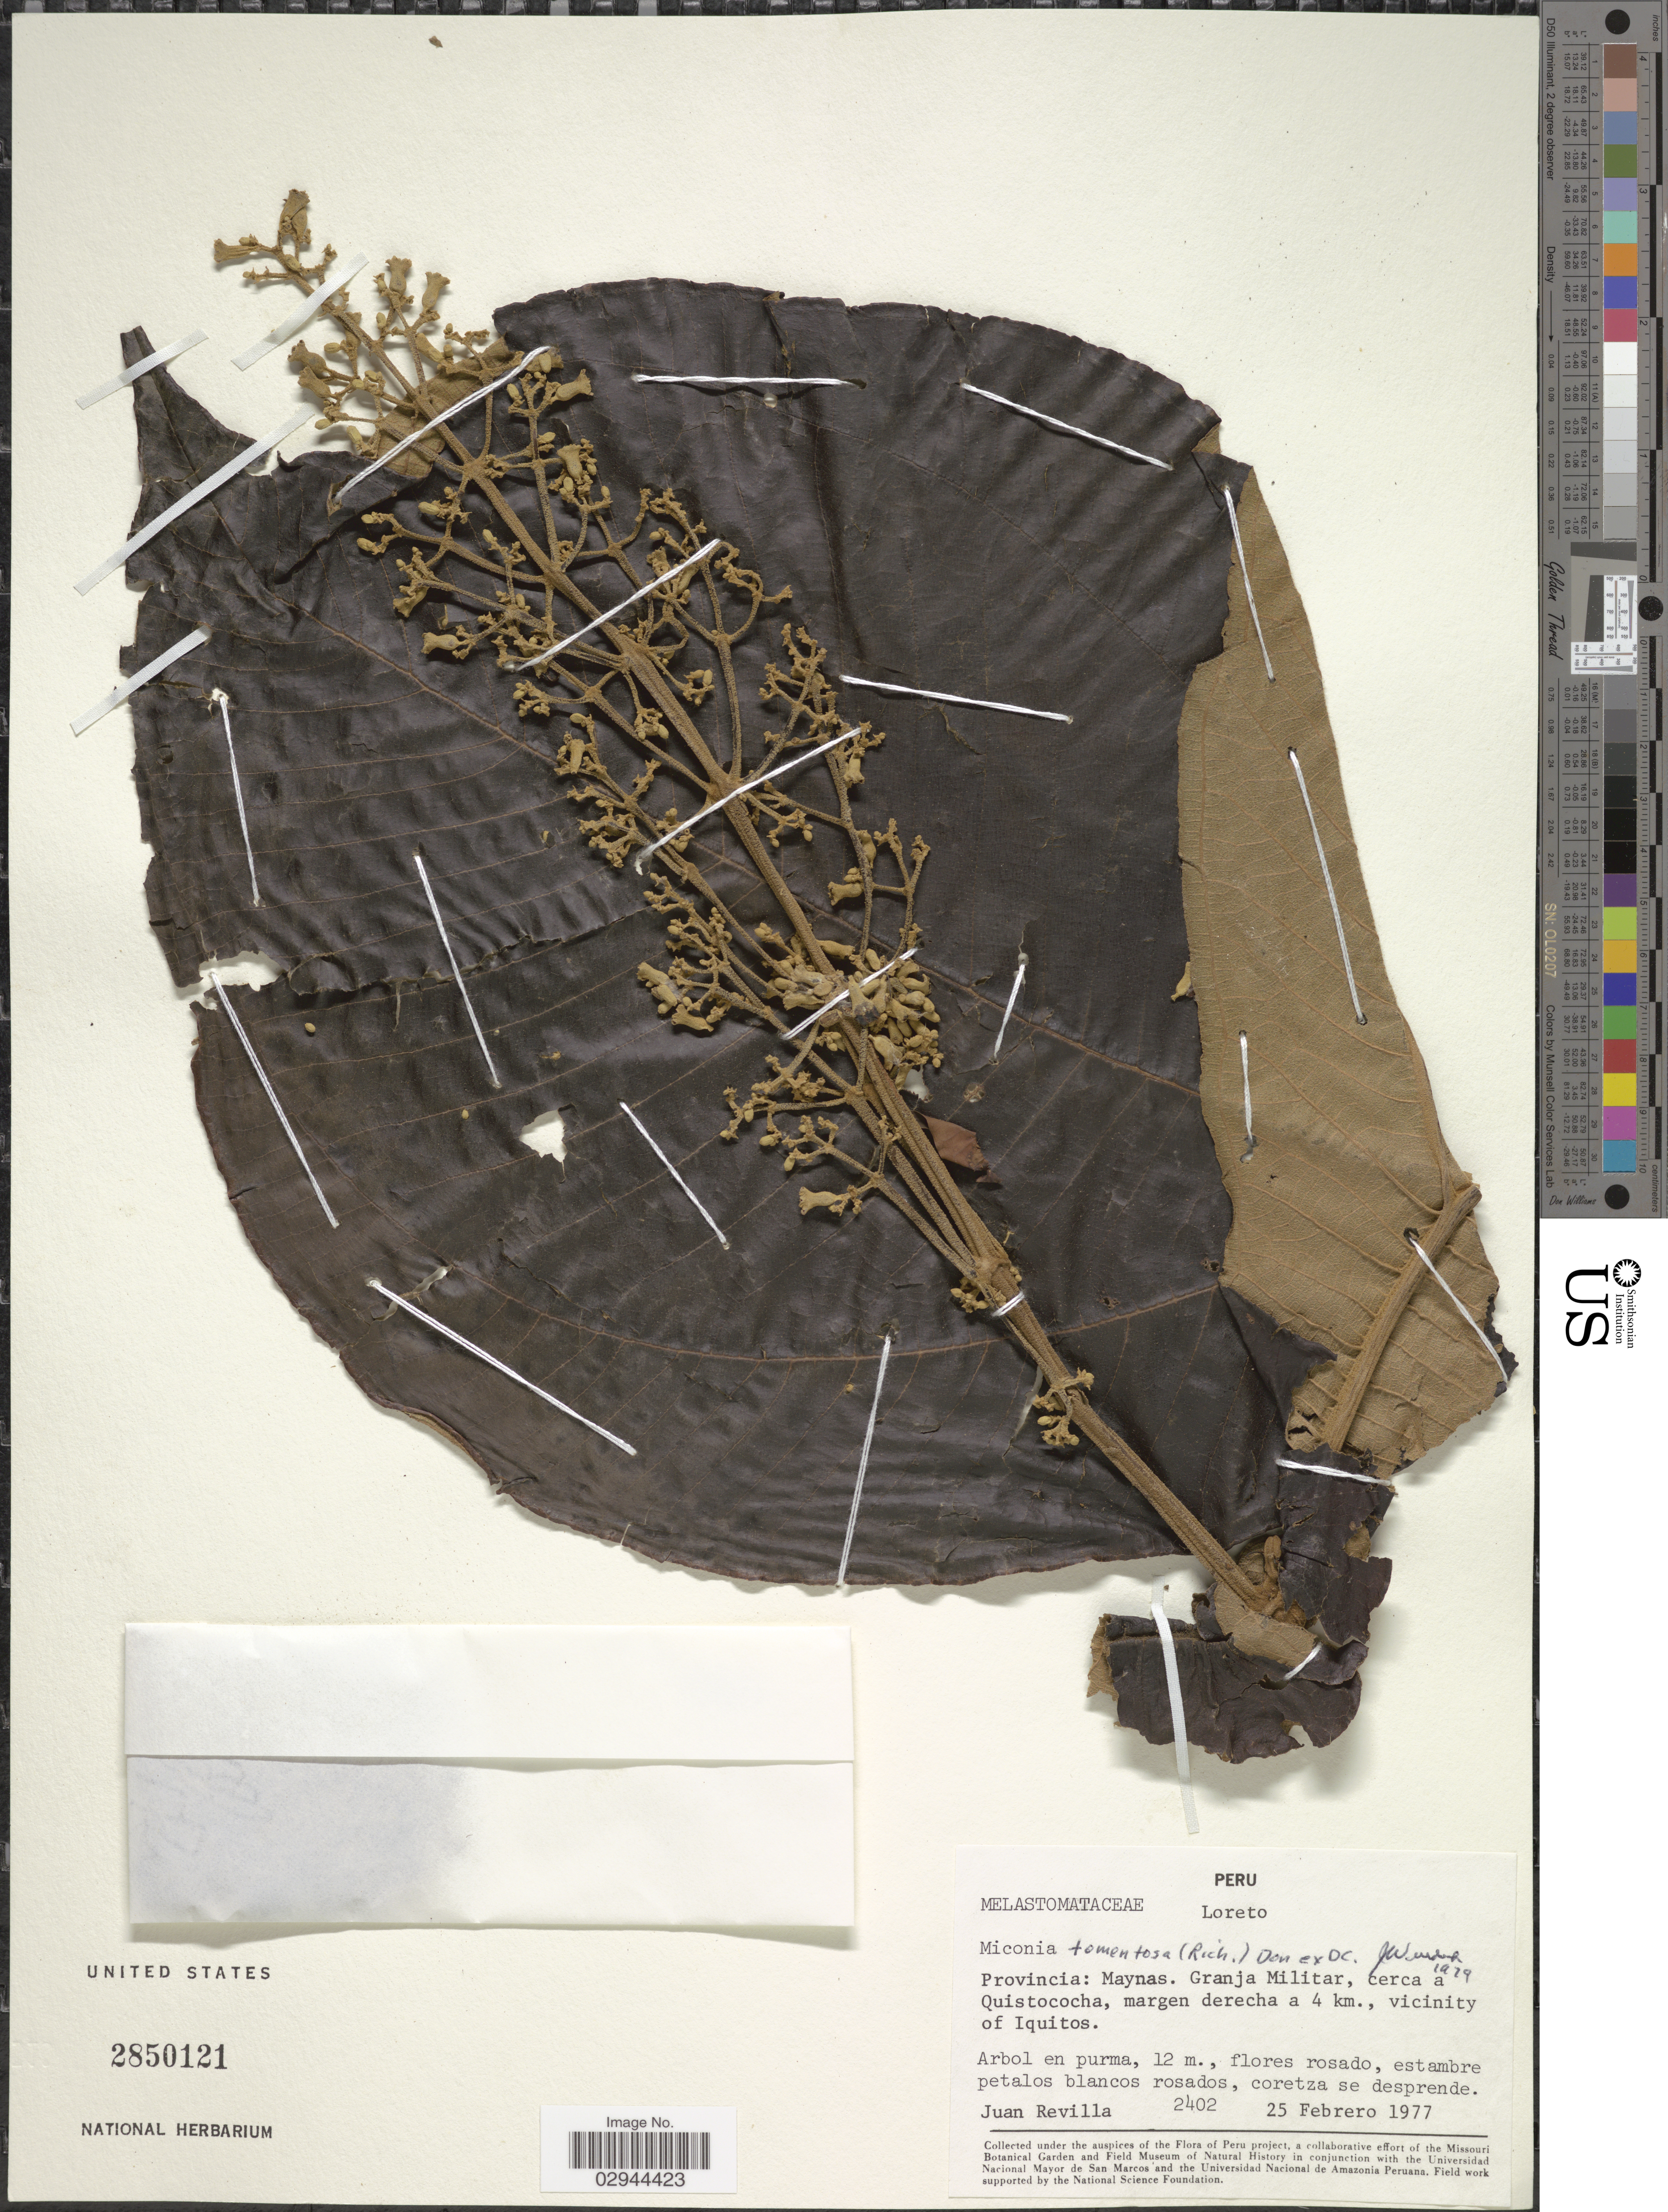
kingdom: Plantae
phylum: Tracheophyta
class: Magnoliopsida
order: Myrtales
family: Melastomataceae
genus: Miconia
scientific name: Miconia tomentosa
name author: (Rich.) D. Don ex DC.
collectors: J. Revilla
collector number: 2402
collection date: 1977-02-25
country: Peru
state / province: Loreto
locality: Provincia: Maynas. Granja Militar, cerca a Quistococha, margen derecha a 4 km., vicinity of Iquitos.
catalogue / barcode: US 2850121